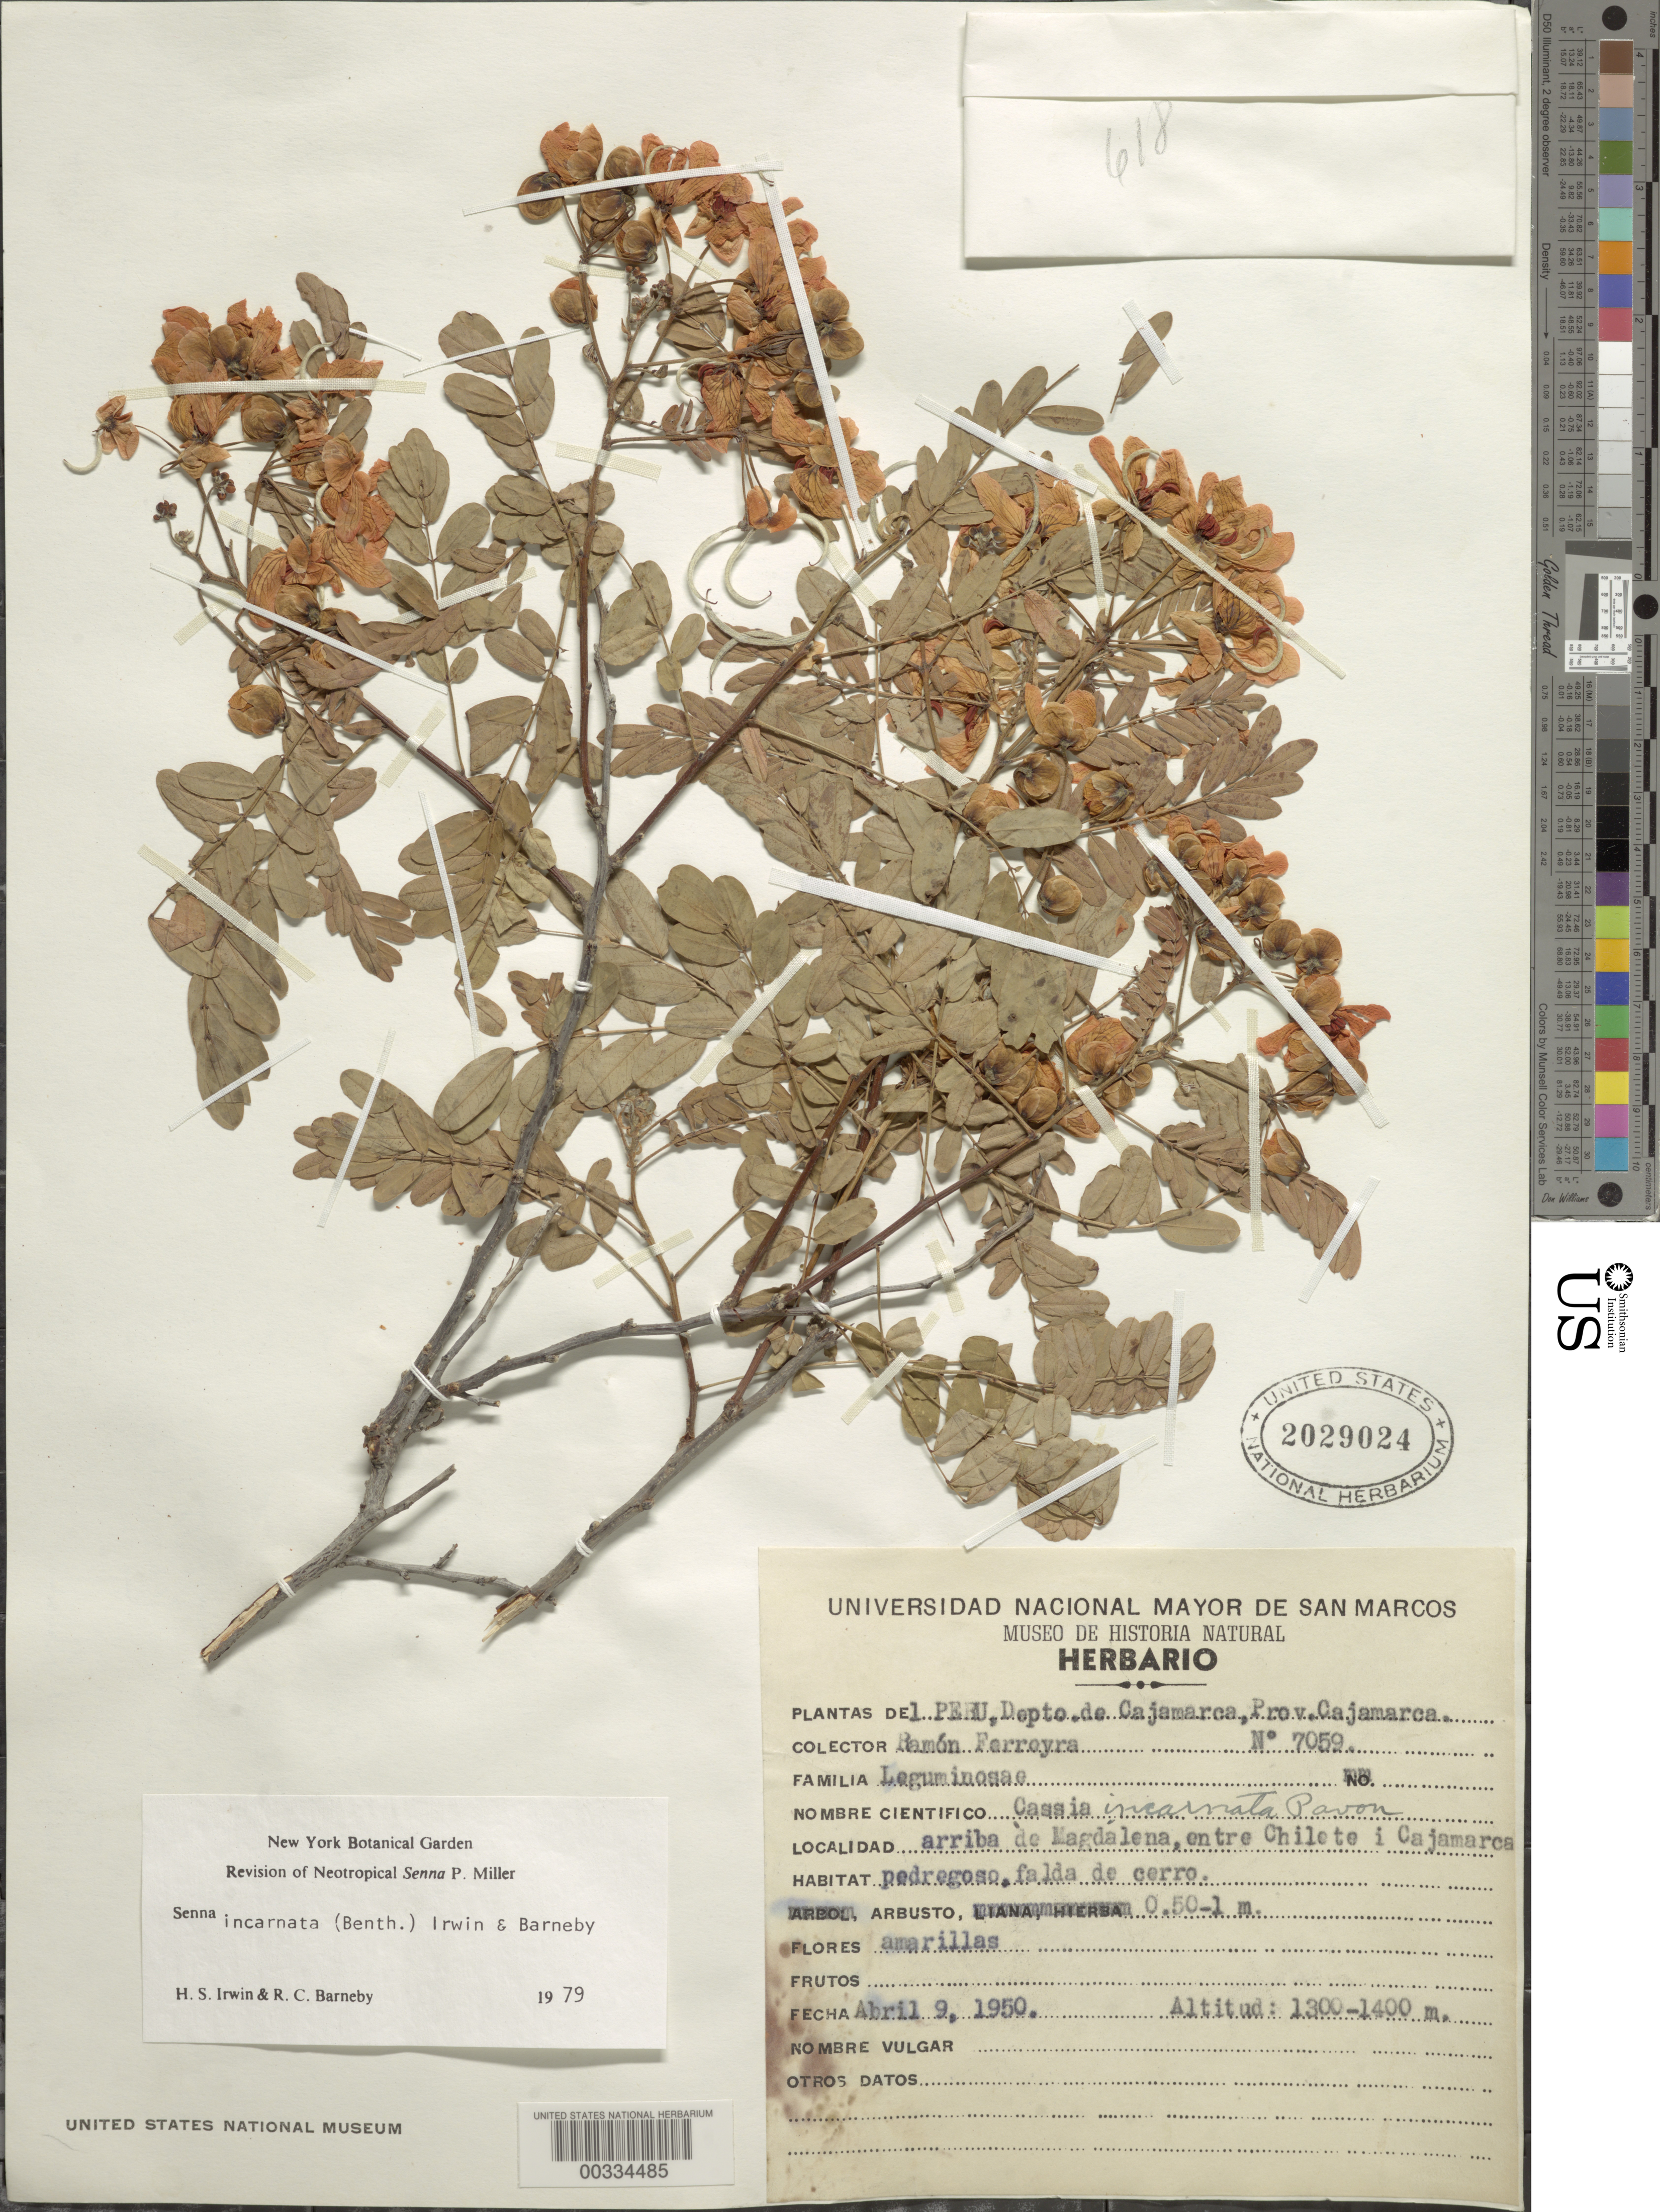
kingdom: Plantae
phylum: Tracheophyta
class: Magnoliopsida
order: Fabales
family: Fabaceae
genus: Senna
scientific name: Senna incarnata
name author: (Pav. ex Benth.) H.S. Irwin & Barneby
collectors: R. A. Ferreyra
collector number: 7059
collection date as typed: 09 Apr 1950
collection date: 1950-04-09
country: Peru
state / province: Cajamarca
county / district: Cajamarca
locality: above Magdalena, between Chilete and Cajamarca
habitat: Rocky, lower slope of cerro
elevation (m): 1300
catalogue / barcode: US 2029024